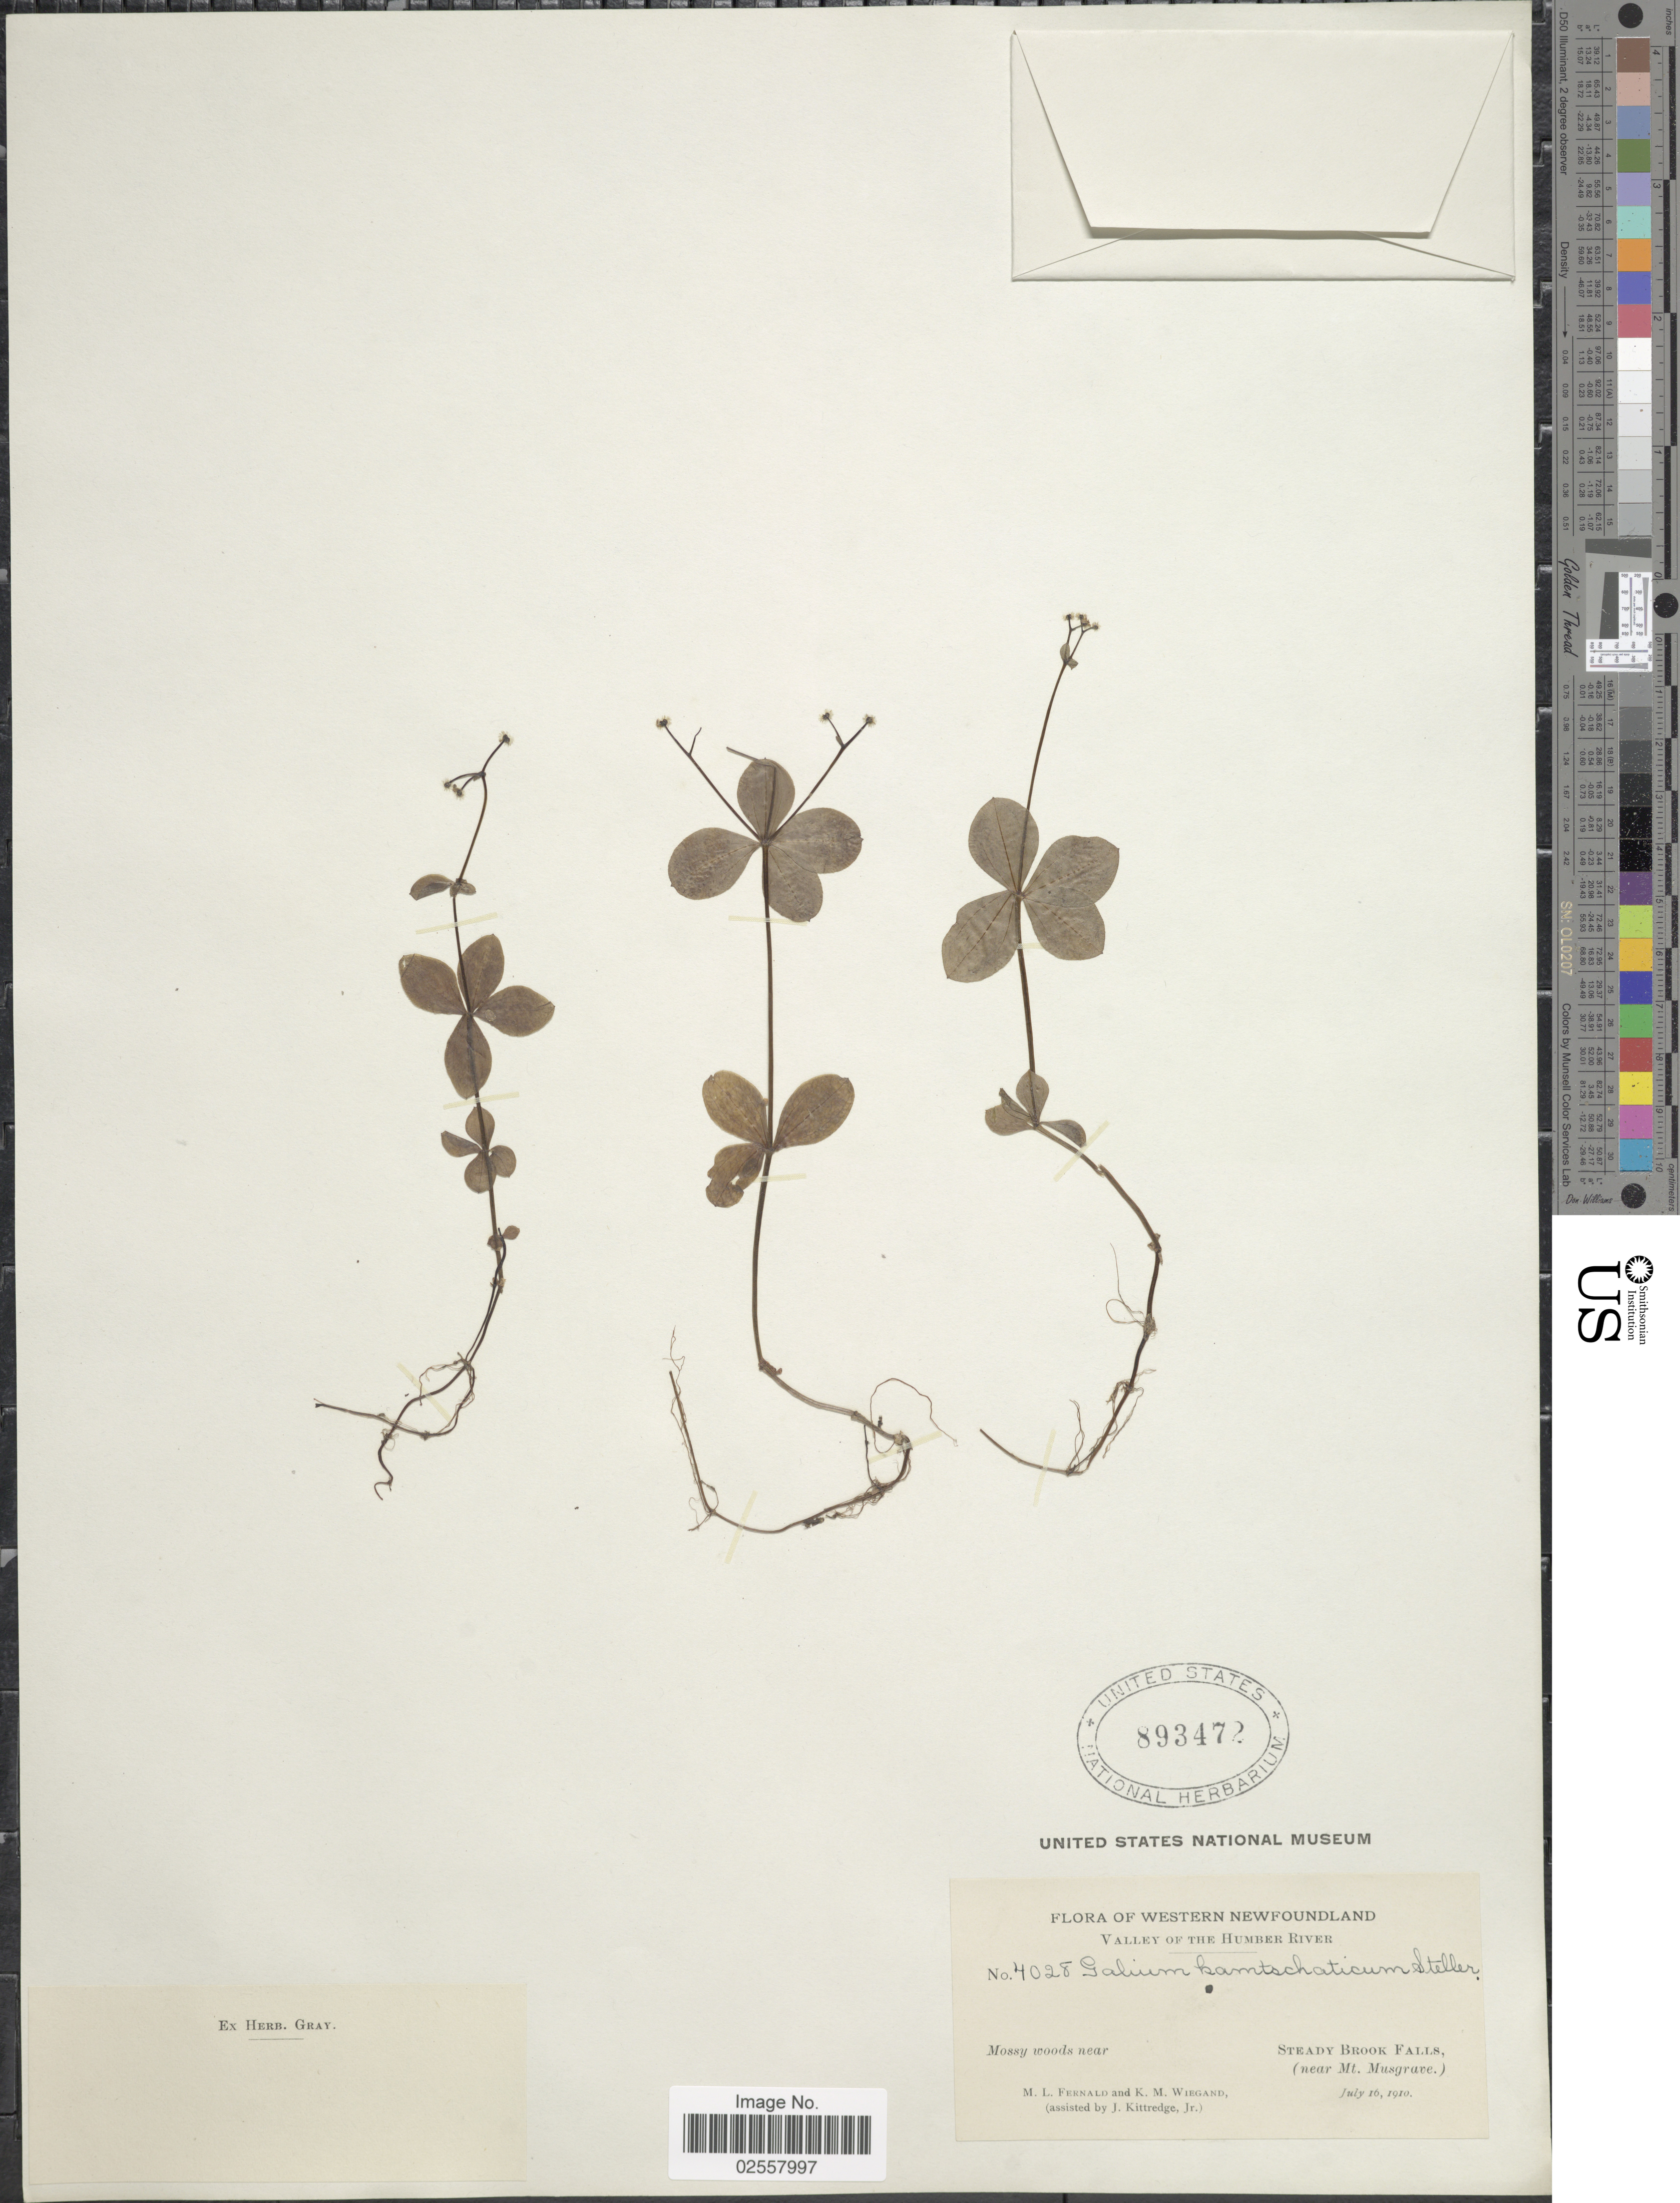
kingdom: Plantae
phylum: Tracheophyta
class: Magnoliopsida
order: Gentianales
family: Rubiaceae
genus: Galium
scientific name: Galium kamtschaticum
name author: Steller ex Schult. & Schult. f.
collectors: M. L. Fernald, K. M. Wiegand & J. Kittredge Jr.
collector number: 4028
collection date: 1910-07-16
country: Canada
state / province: Newfoundland and Labrador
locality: Western Newfoundland, Valley of the Humber River, mossy woods near Steady Brook Falls (near Mt. Musgrave)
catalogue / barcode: US 893472